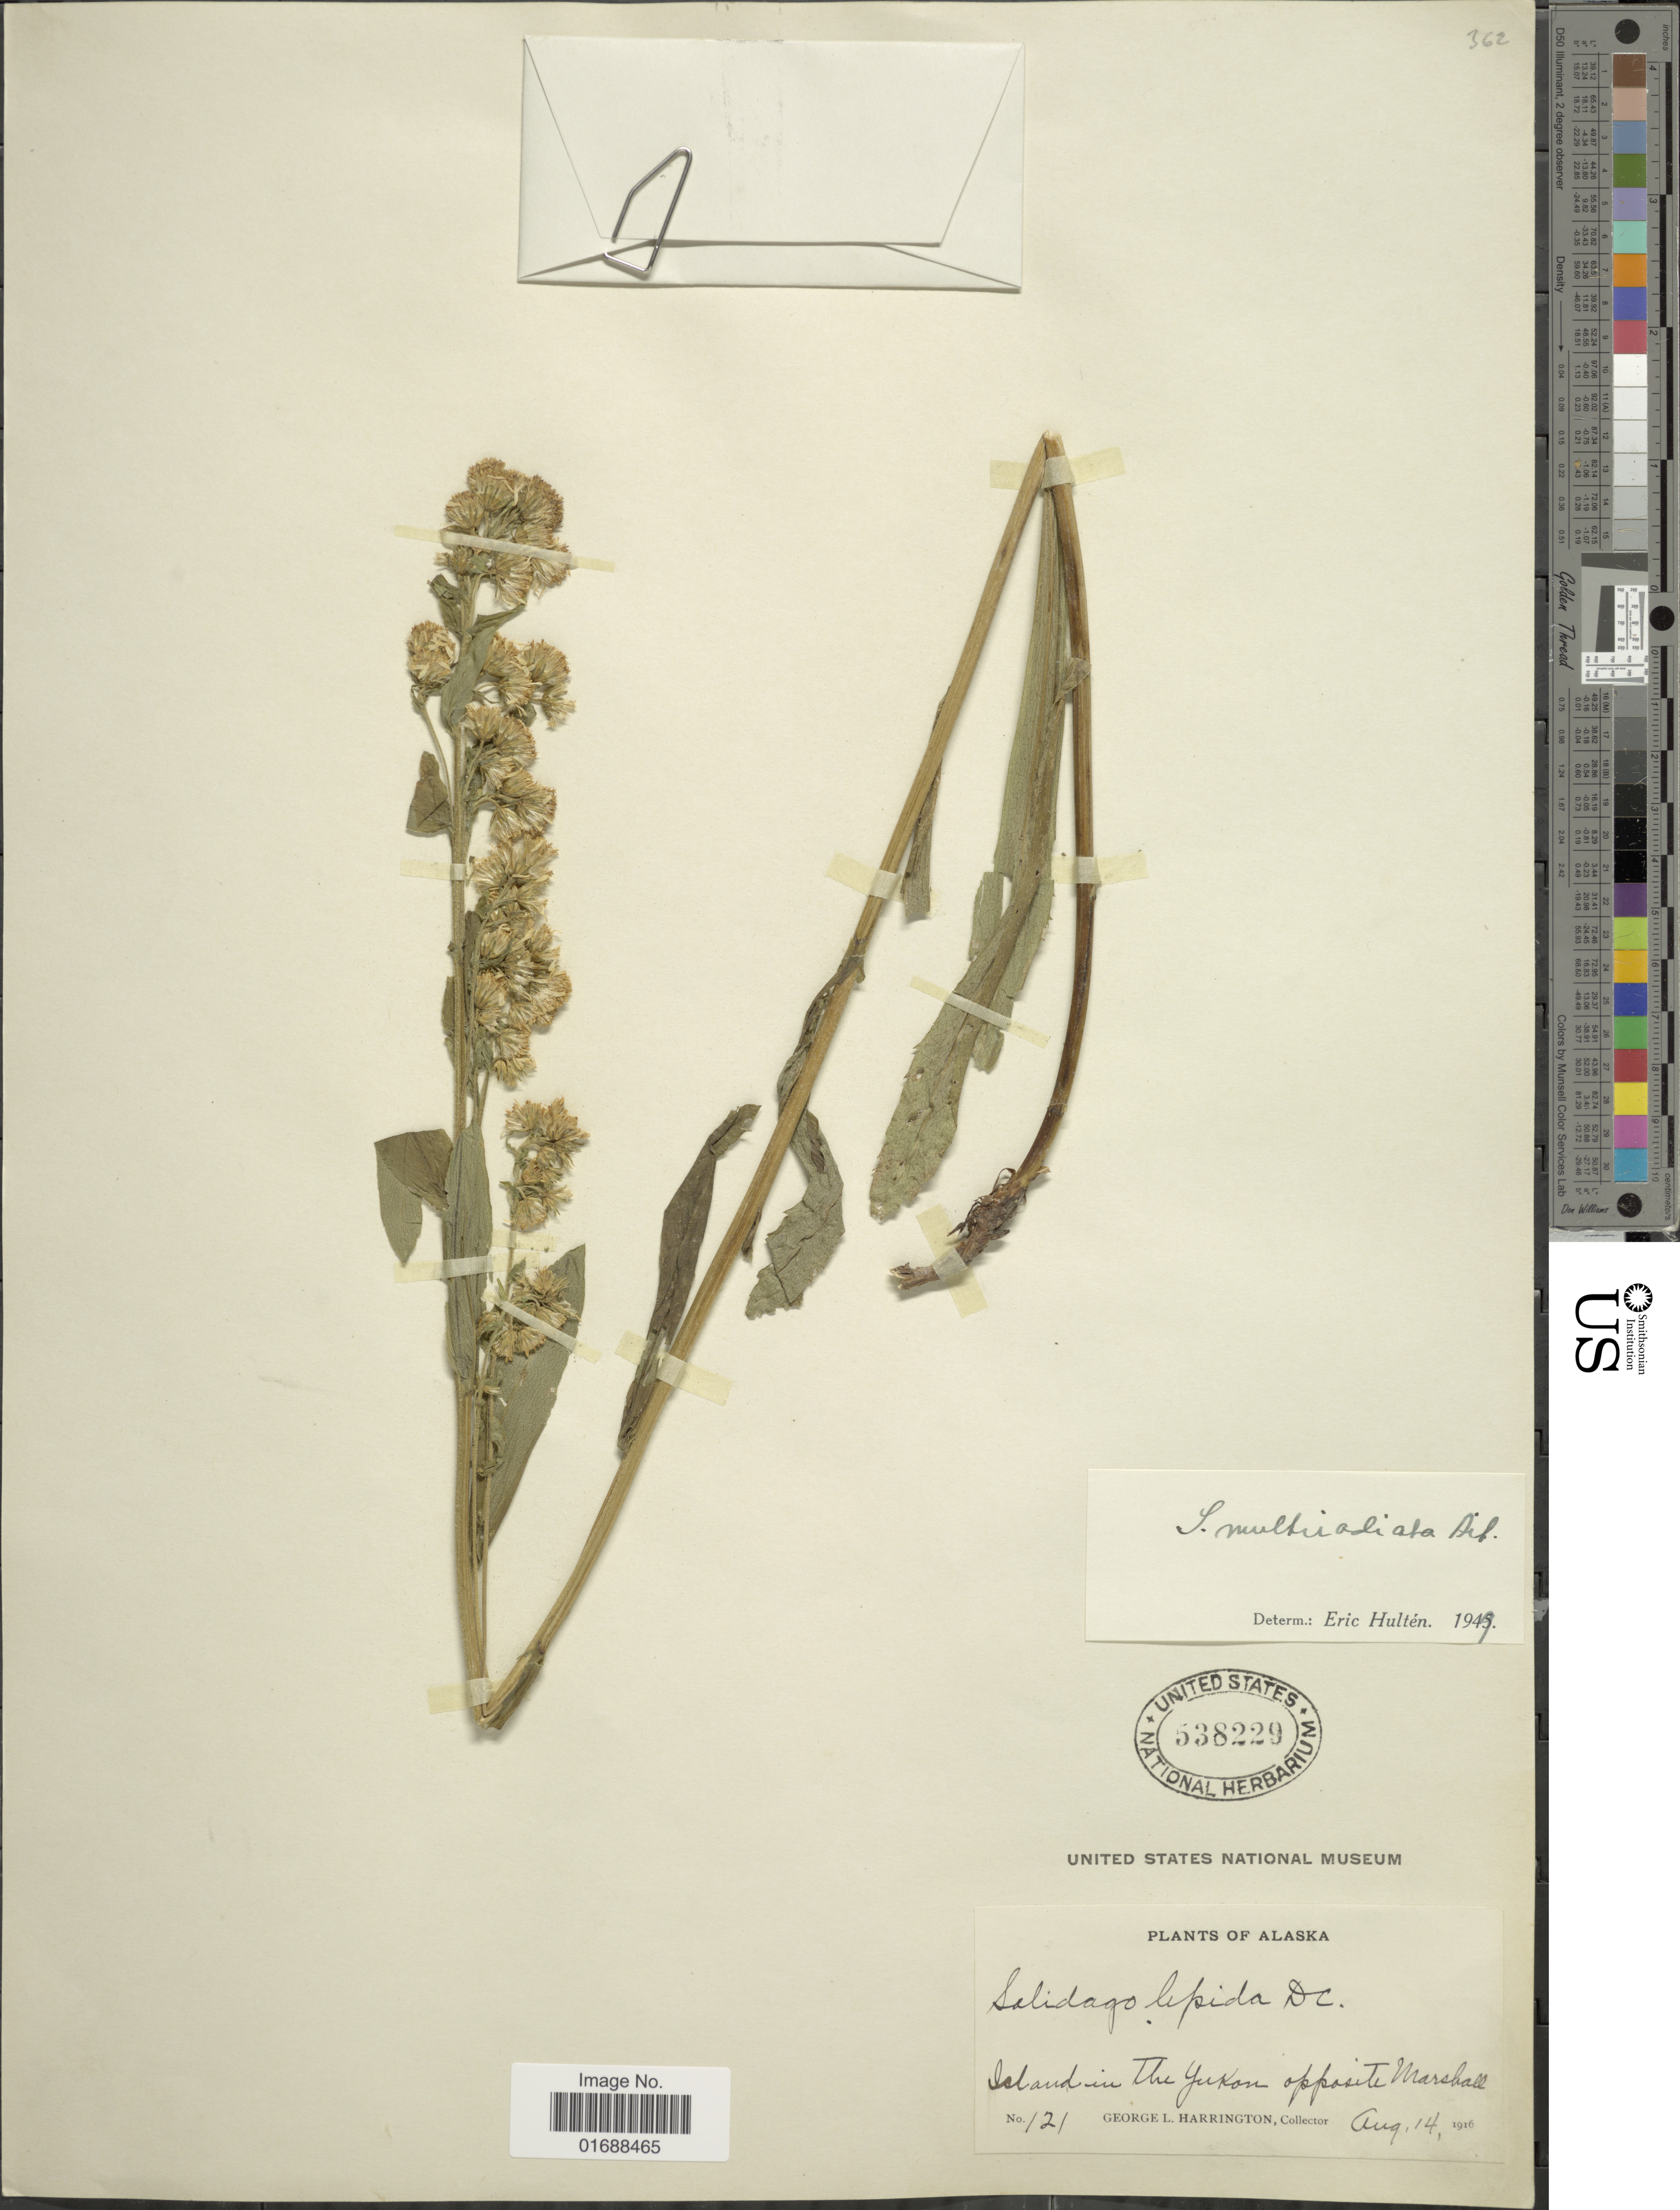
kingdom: Plantae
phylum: Tracheophyta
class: Magnoliopsida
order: Asterales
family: Asteraceae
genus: Solidago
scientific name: Solidago multiradiata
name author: Aiton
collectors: G. Harrington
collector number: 121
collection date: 1916-08-14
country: United States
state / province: Alaska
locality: Island in the Yukon, Opposite Marshall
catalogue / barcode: US 538229